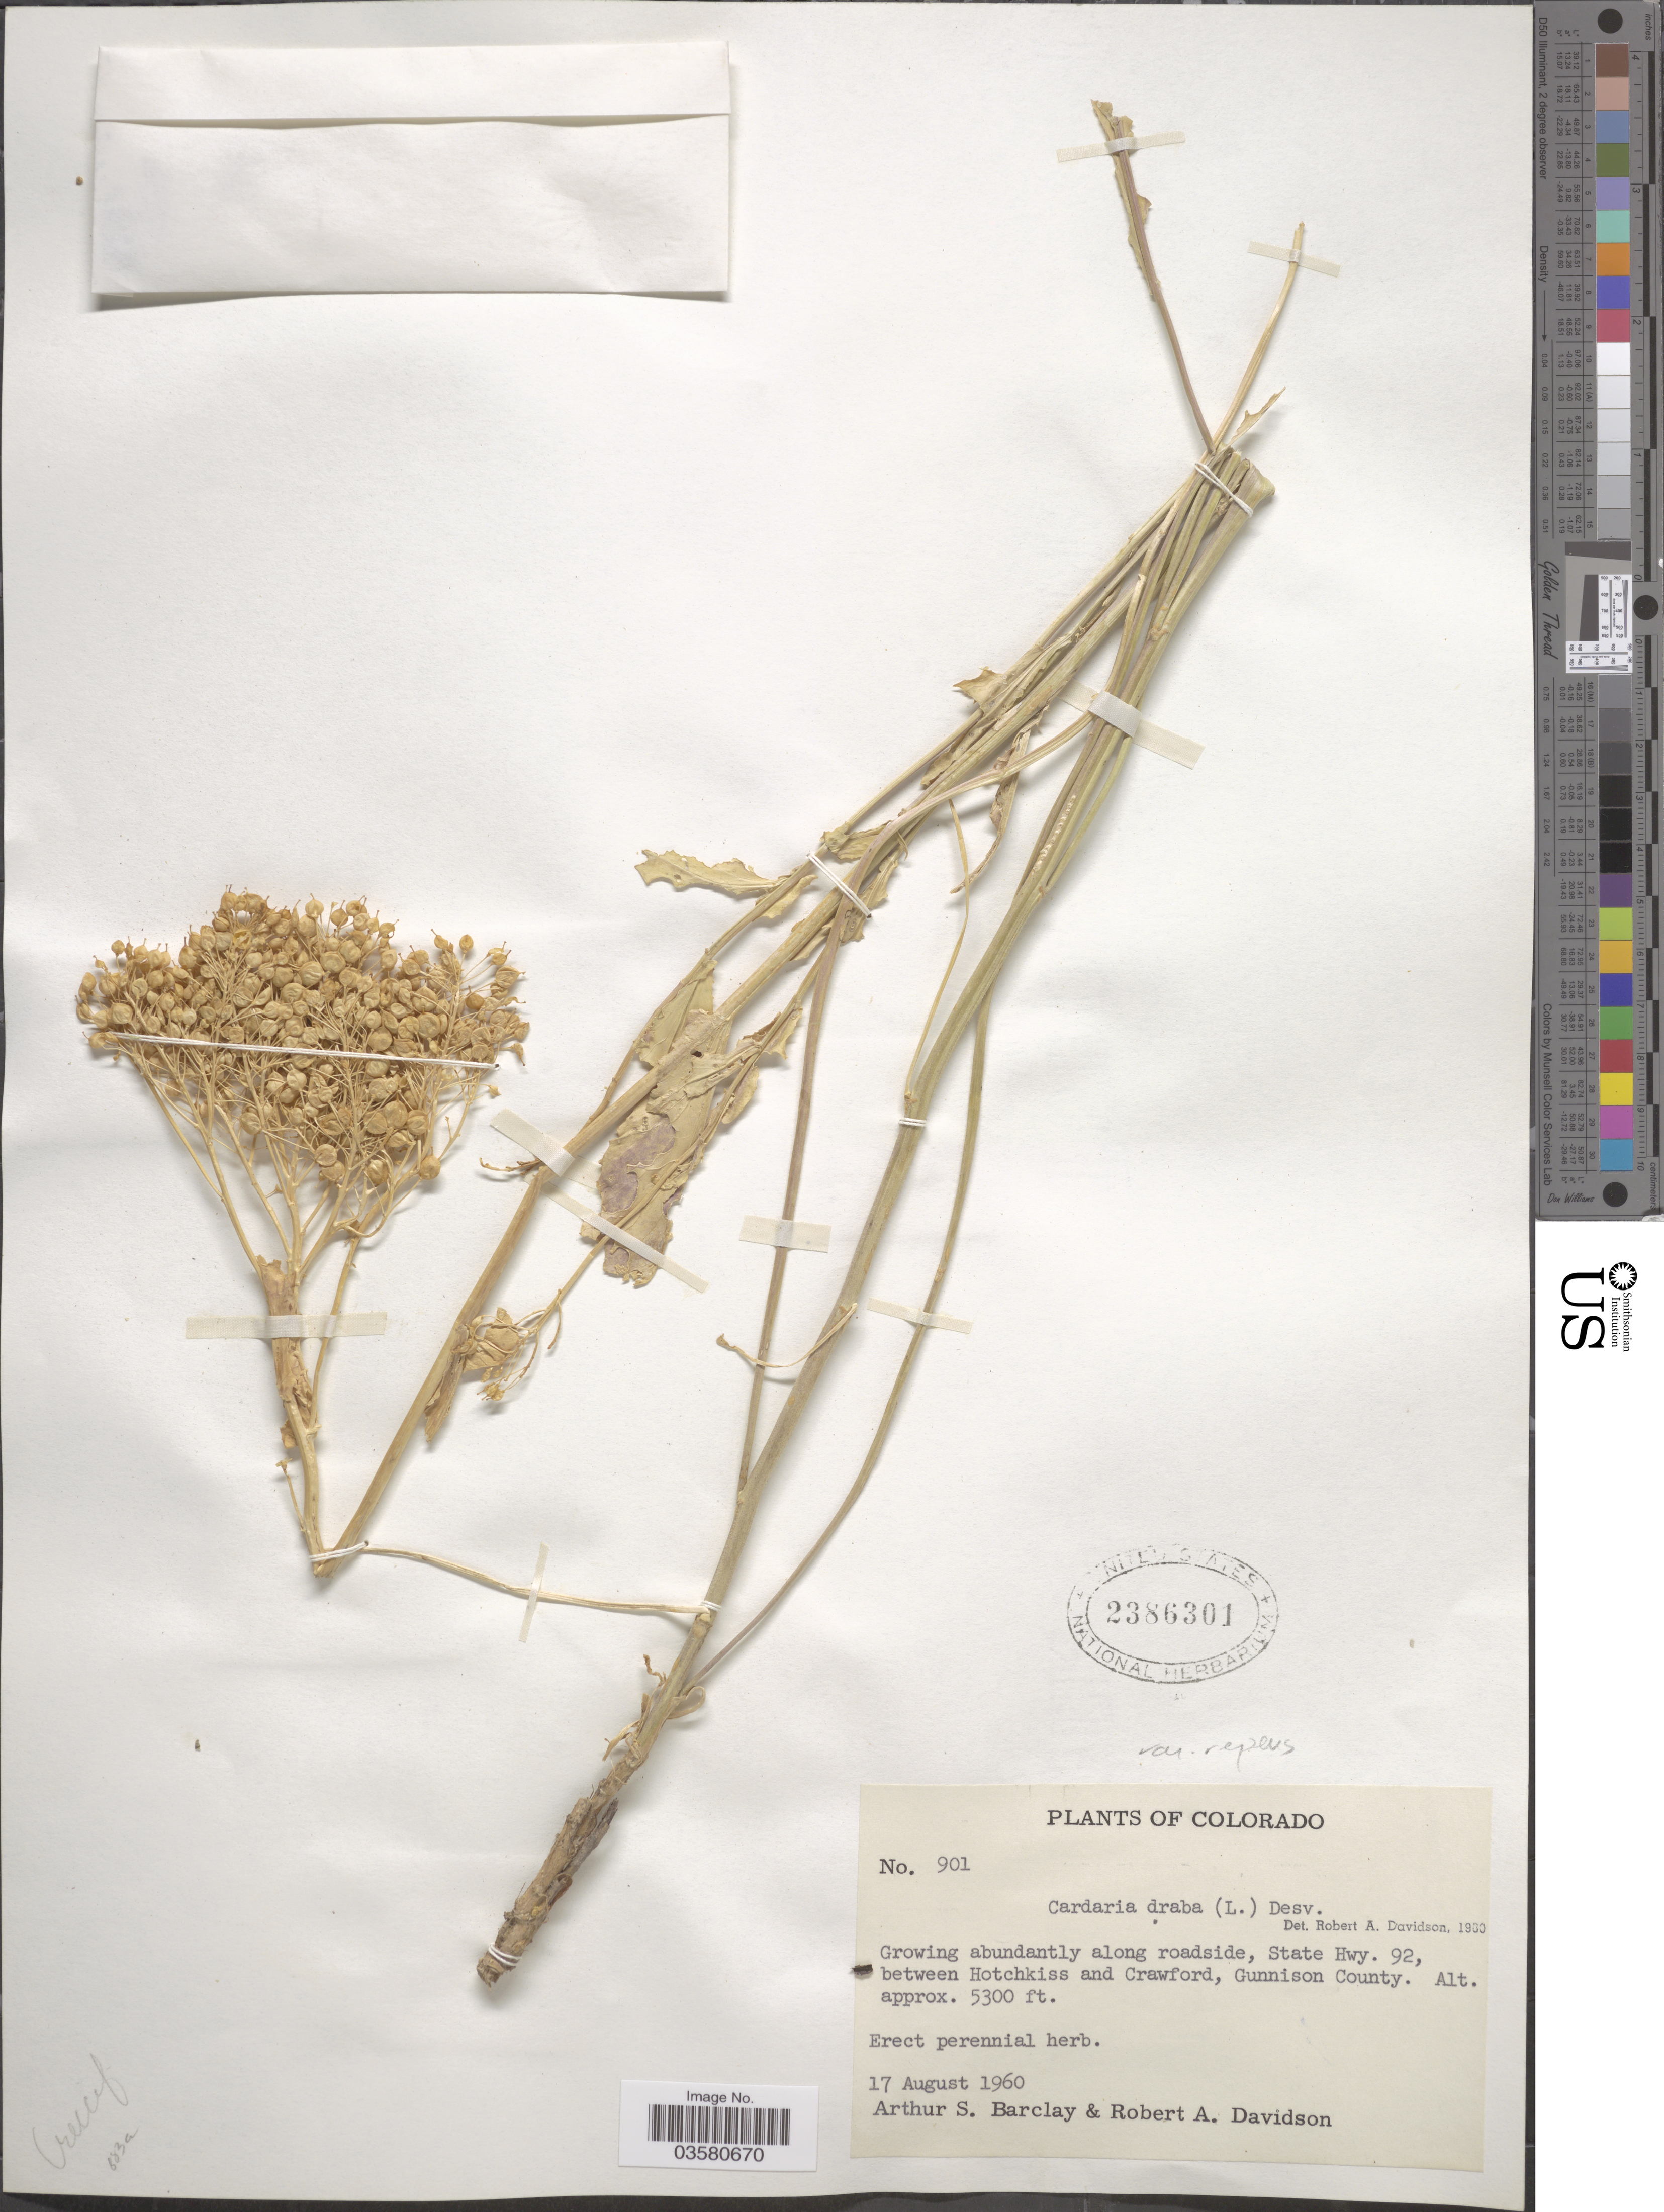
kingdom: Plantae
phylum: Tracheophyta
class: Magnoliopsida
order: Brassicales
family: Brassicaceae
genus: Lepidium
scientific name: Lepidium chalepense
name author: L.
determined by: Al-Shehbaz, I. A., (MO), Missouri Botanical Garden (UNITED STATES)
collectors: A. S. Barclay & R. A. Davidson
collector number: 901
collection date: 1960-08-17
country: United States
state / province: Colorado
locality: Along roadside, State Hwy. 92, between Hotchkiss and Crawford, Gunnison County.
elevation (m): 1615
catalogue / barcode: US 2386301